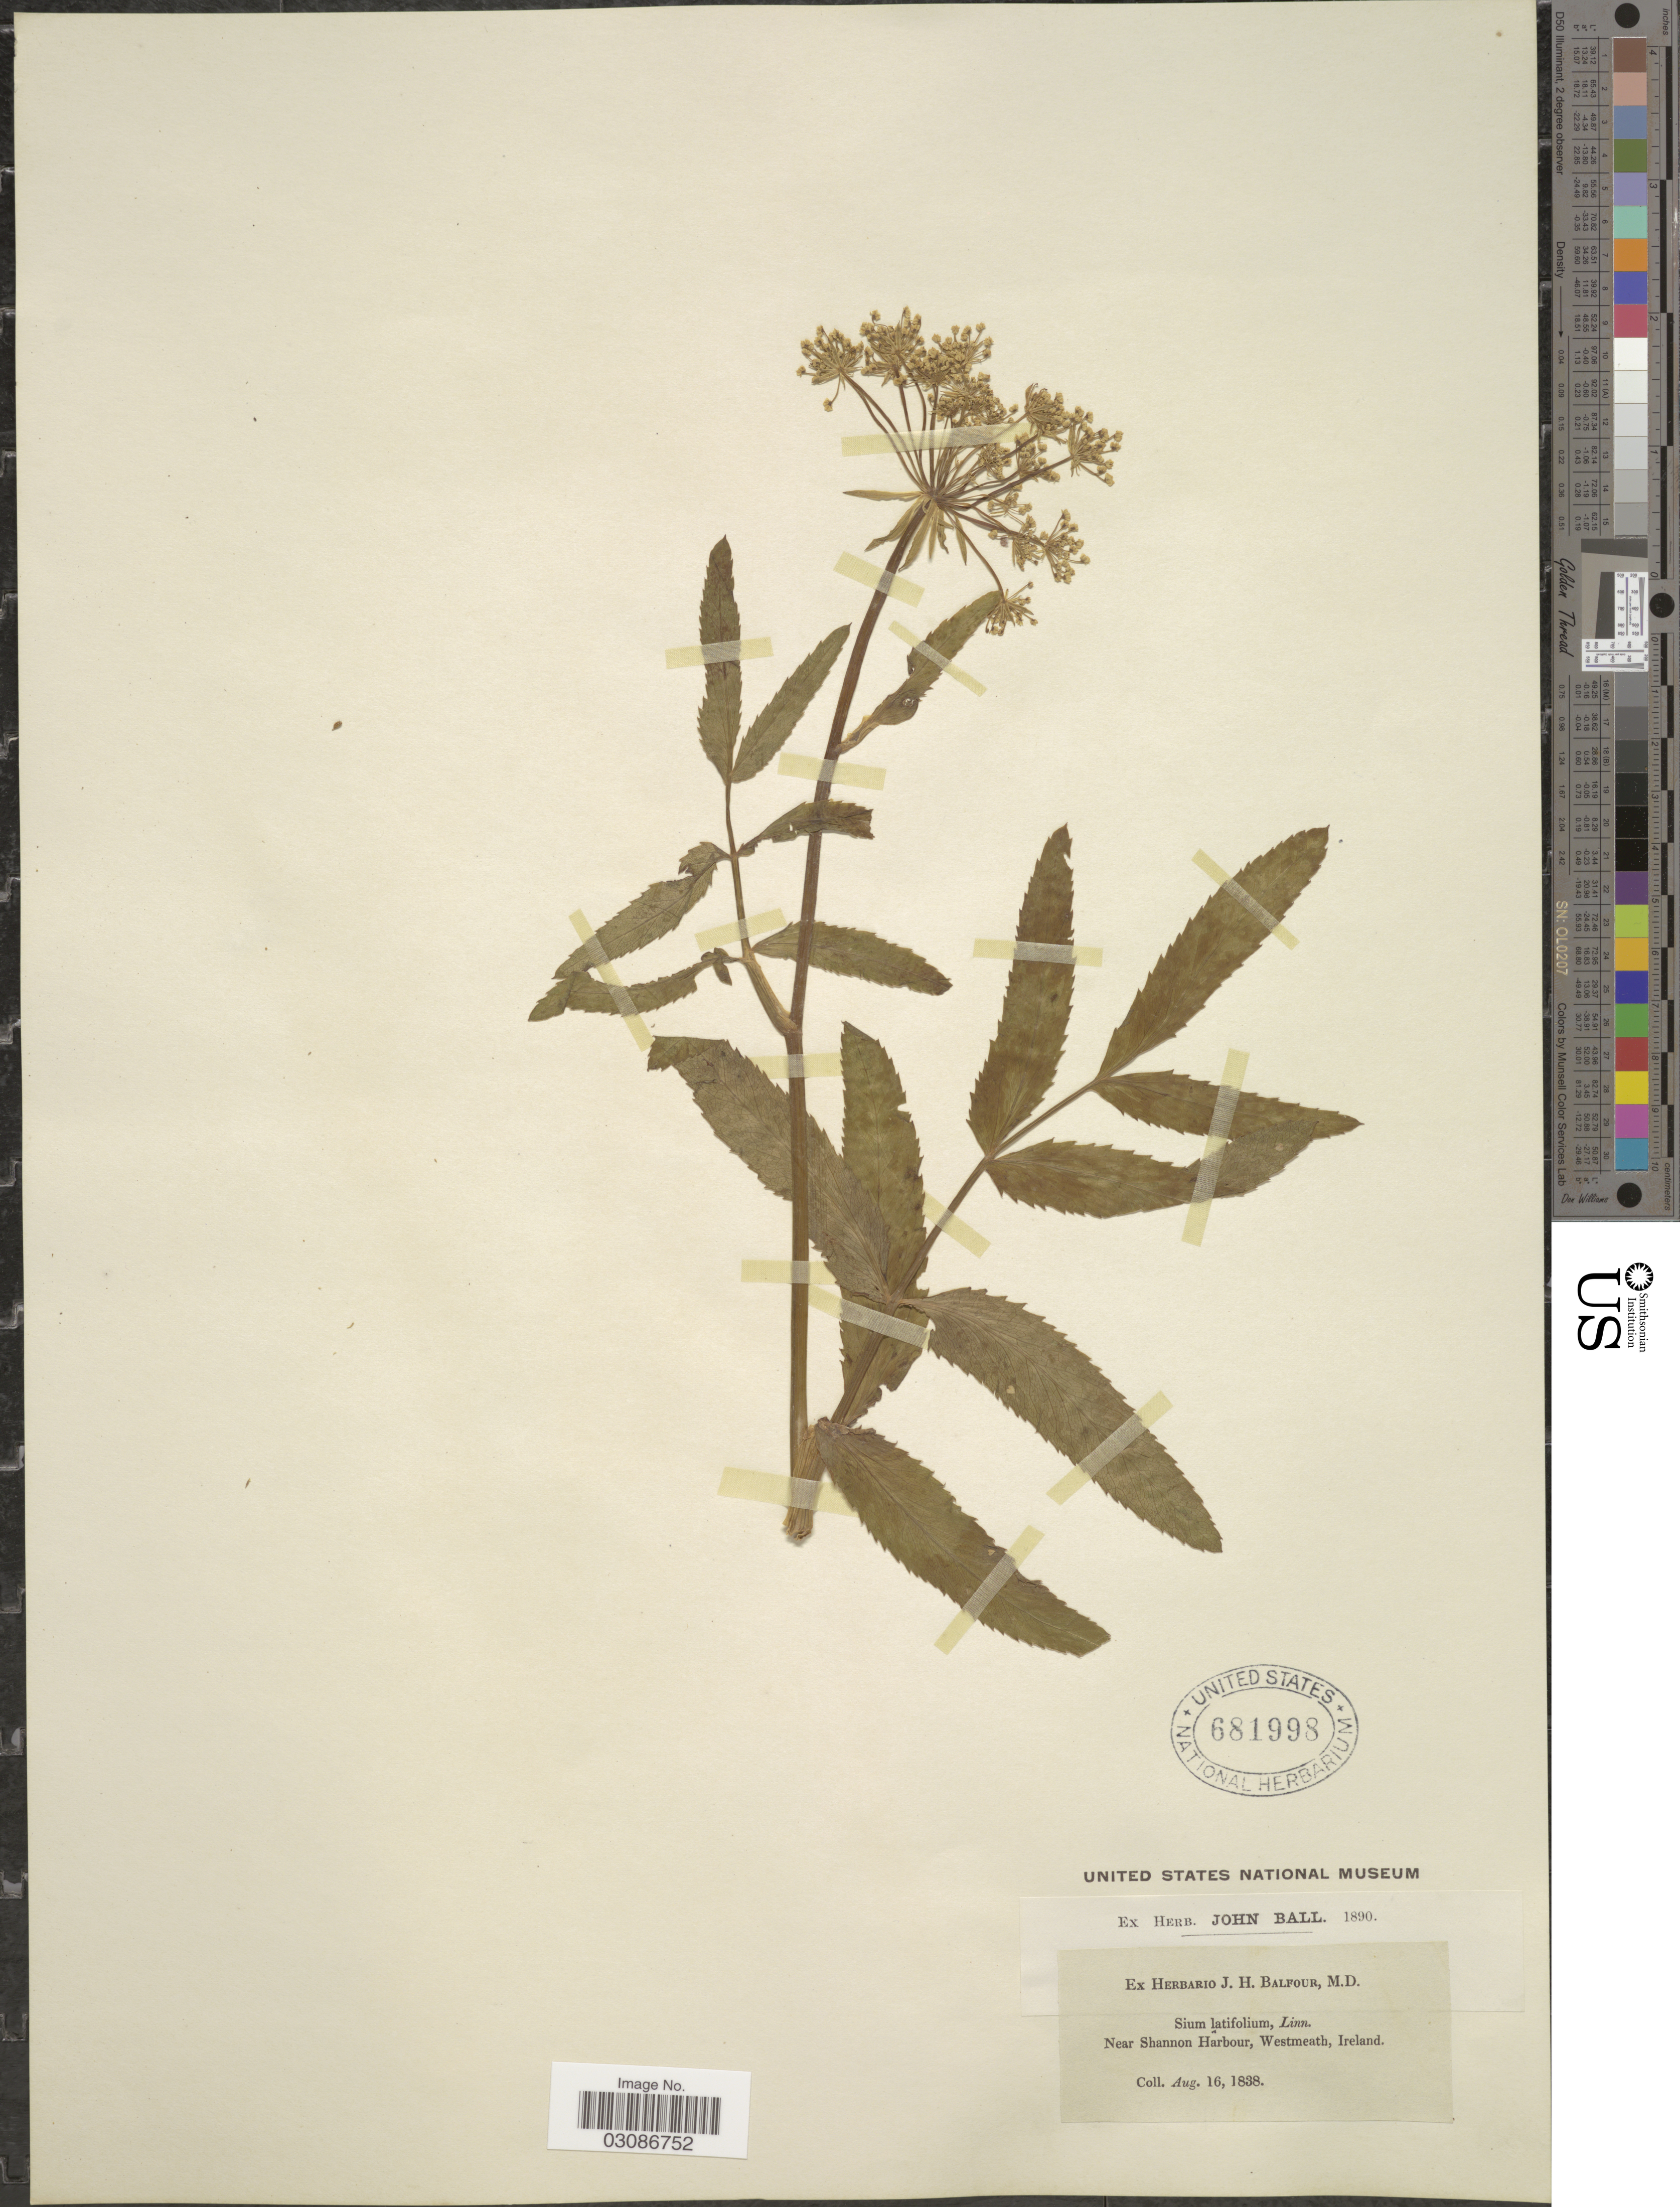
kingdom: Plantae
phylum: Tracheophyta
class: Magnoliopsida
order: Apiales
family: Apiaceae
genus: Sium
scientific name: Sium ninsi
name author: Thunb.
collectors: ex herb. J. H. Balfour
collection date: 1838-08-16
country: Ireland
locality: Near Shannon Harbour, Westmeath.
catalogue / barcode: US 681998